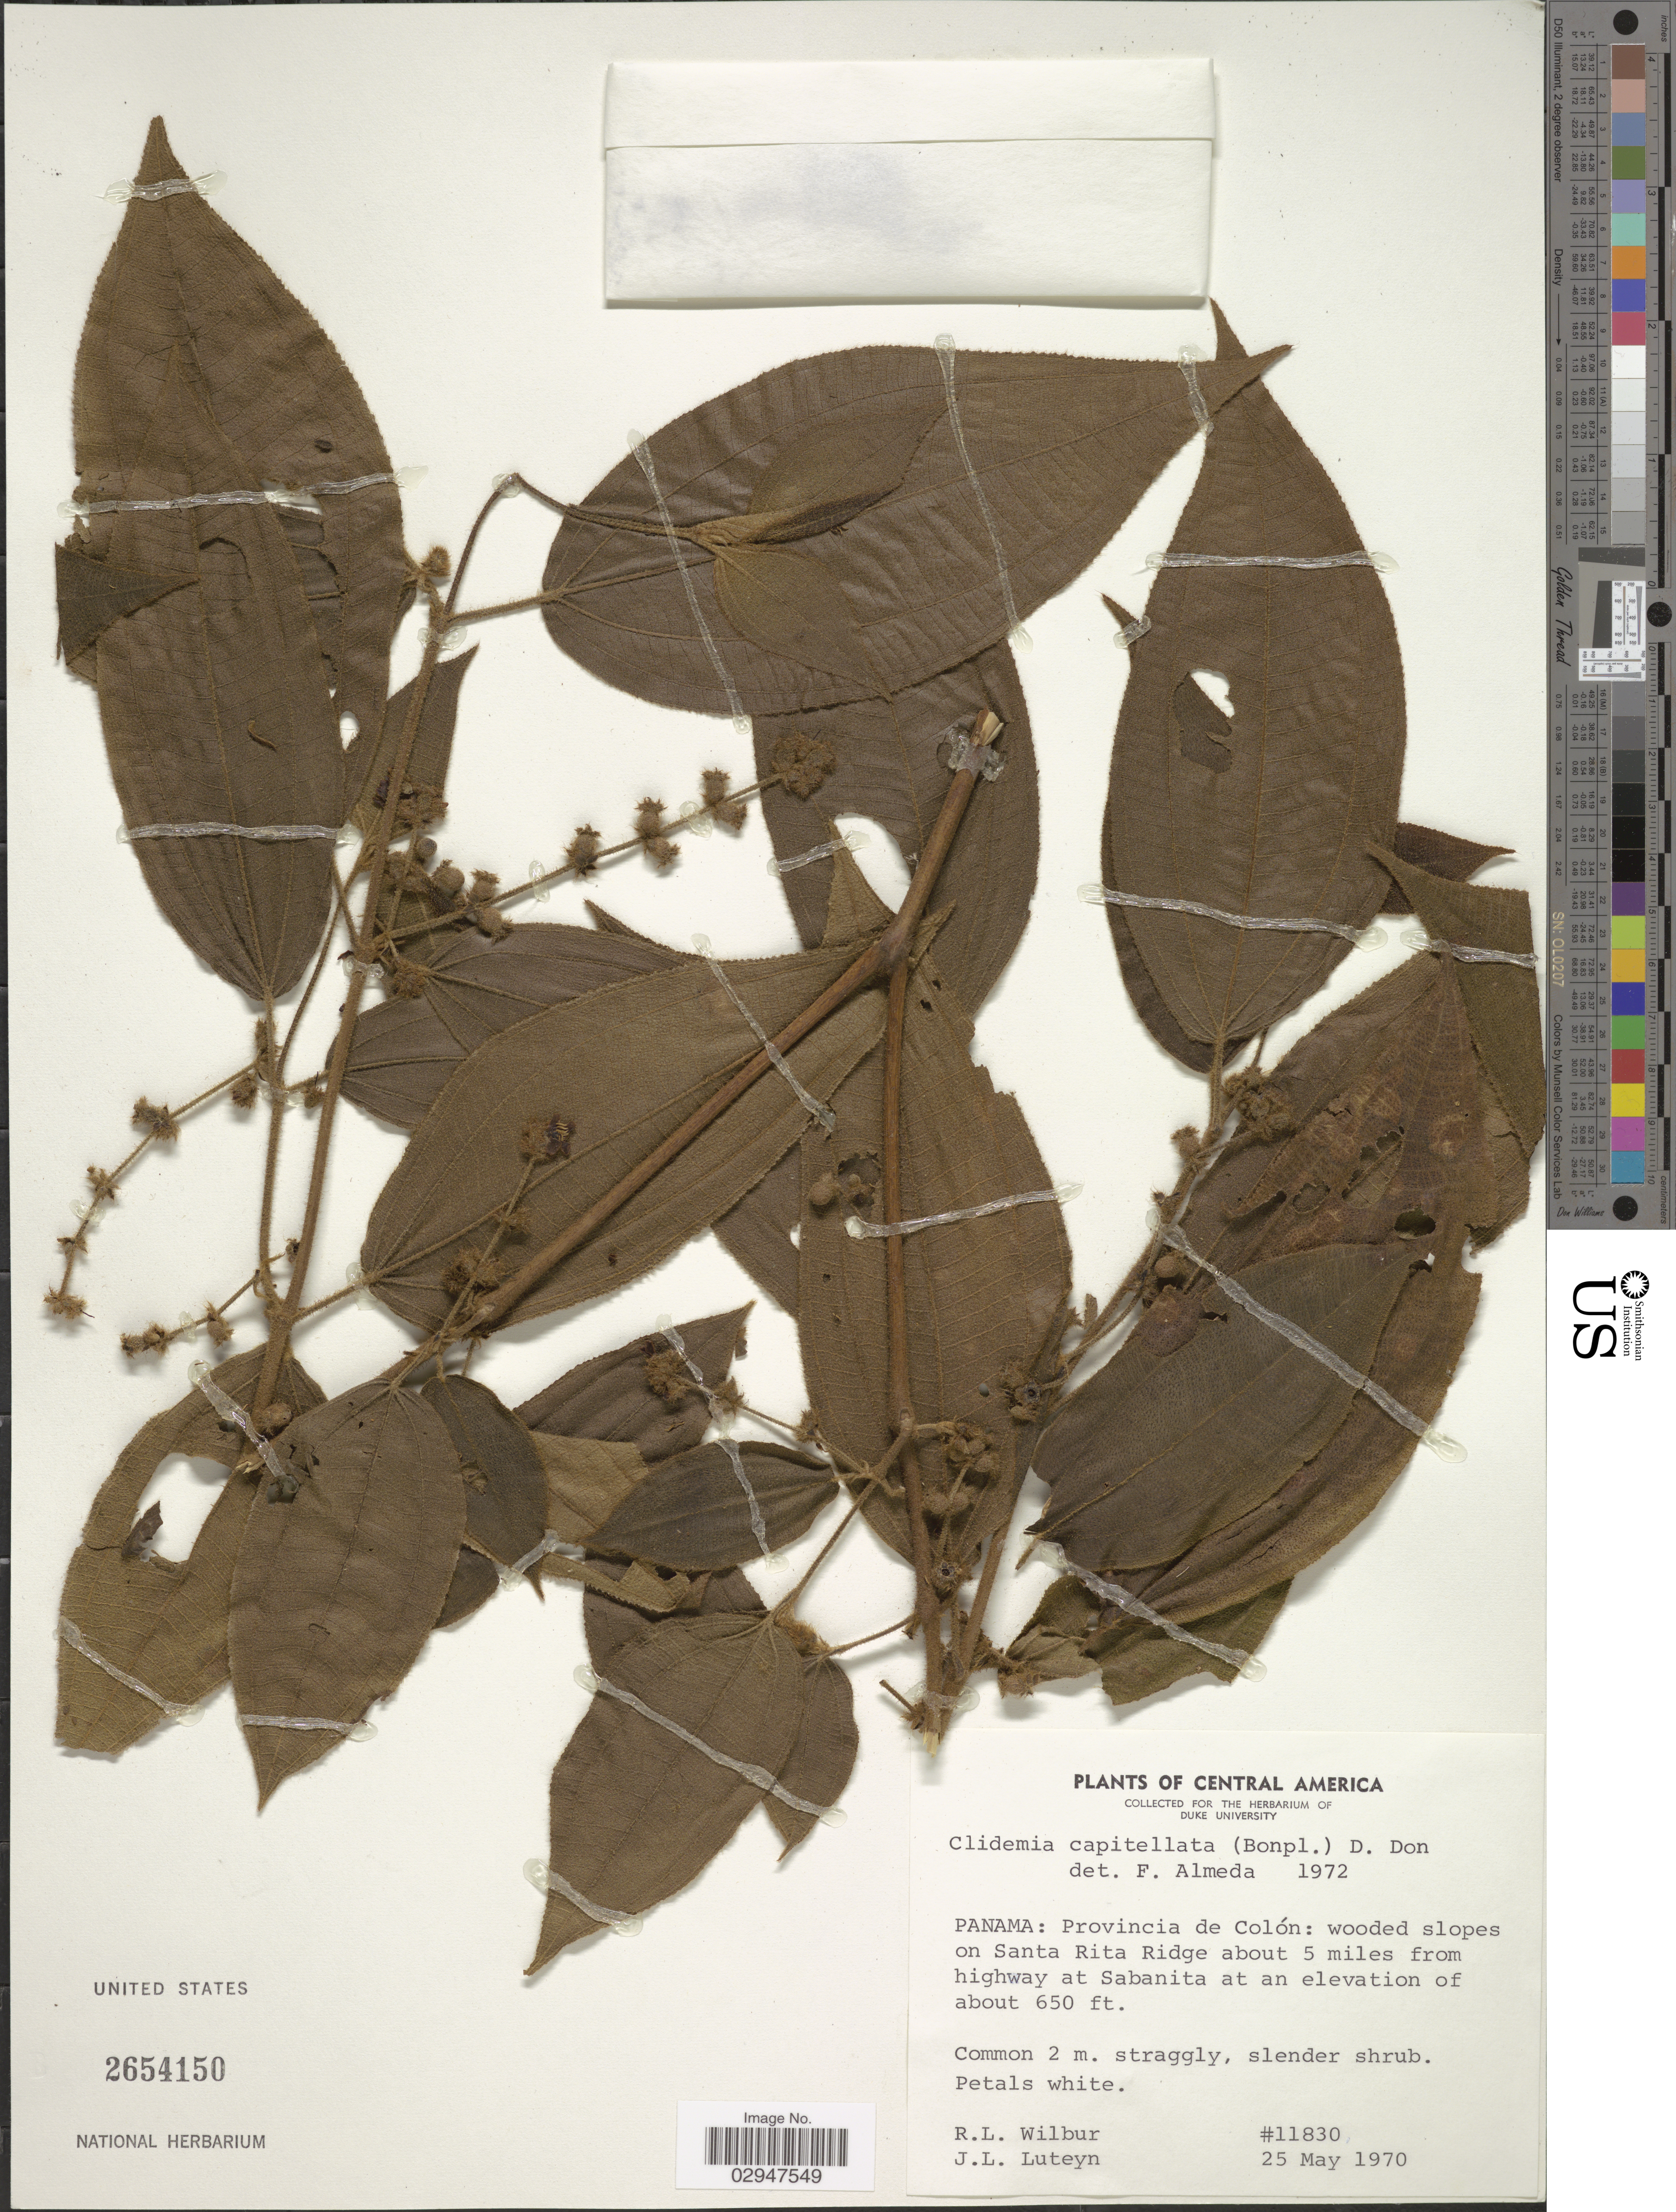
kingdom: Plantae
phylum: Tracheophyta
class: Magnoliopsida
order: Myrtales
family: Melastomataceae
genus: Clidemia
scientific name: Clidemia capitellata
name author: (Bonpl.) D. Don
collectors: R. L. Wilbur & J. Luteyn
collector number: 11830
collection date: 1970-05-25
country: Panama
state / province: Colón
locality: Wooded slopes of Santa Rita Ridge about 5 miles from highway at Sabanita.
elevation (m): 198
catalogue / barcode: US 2654150